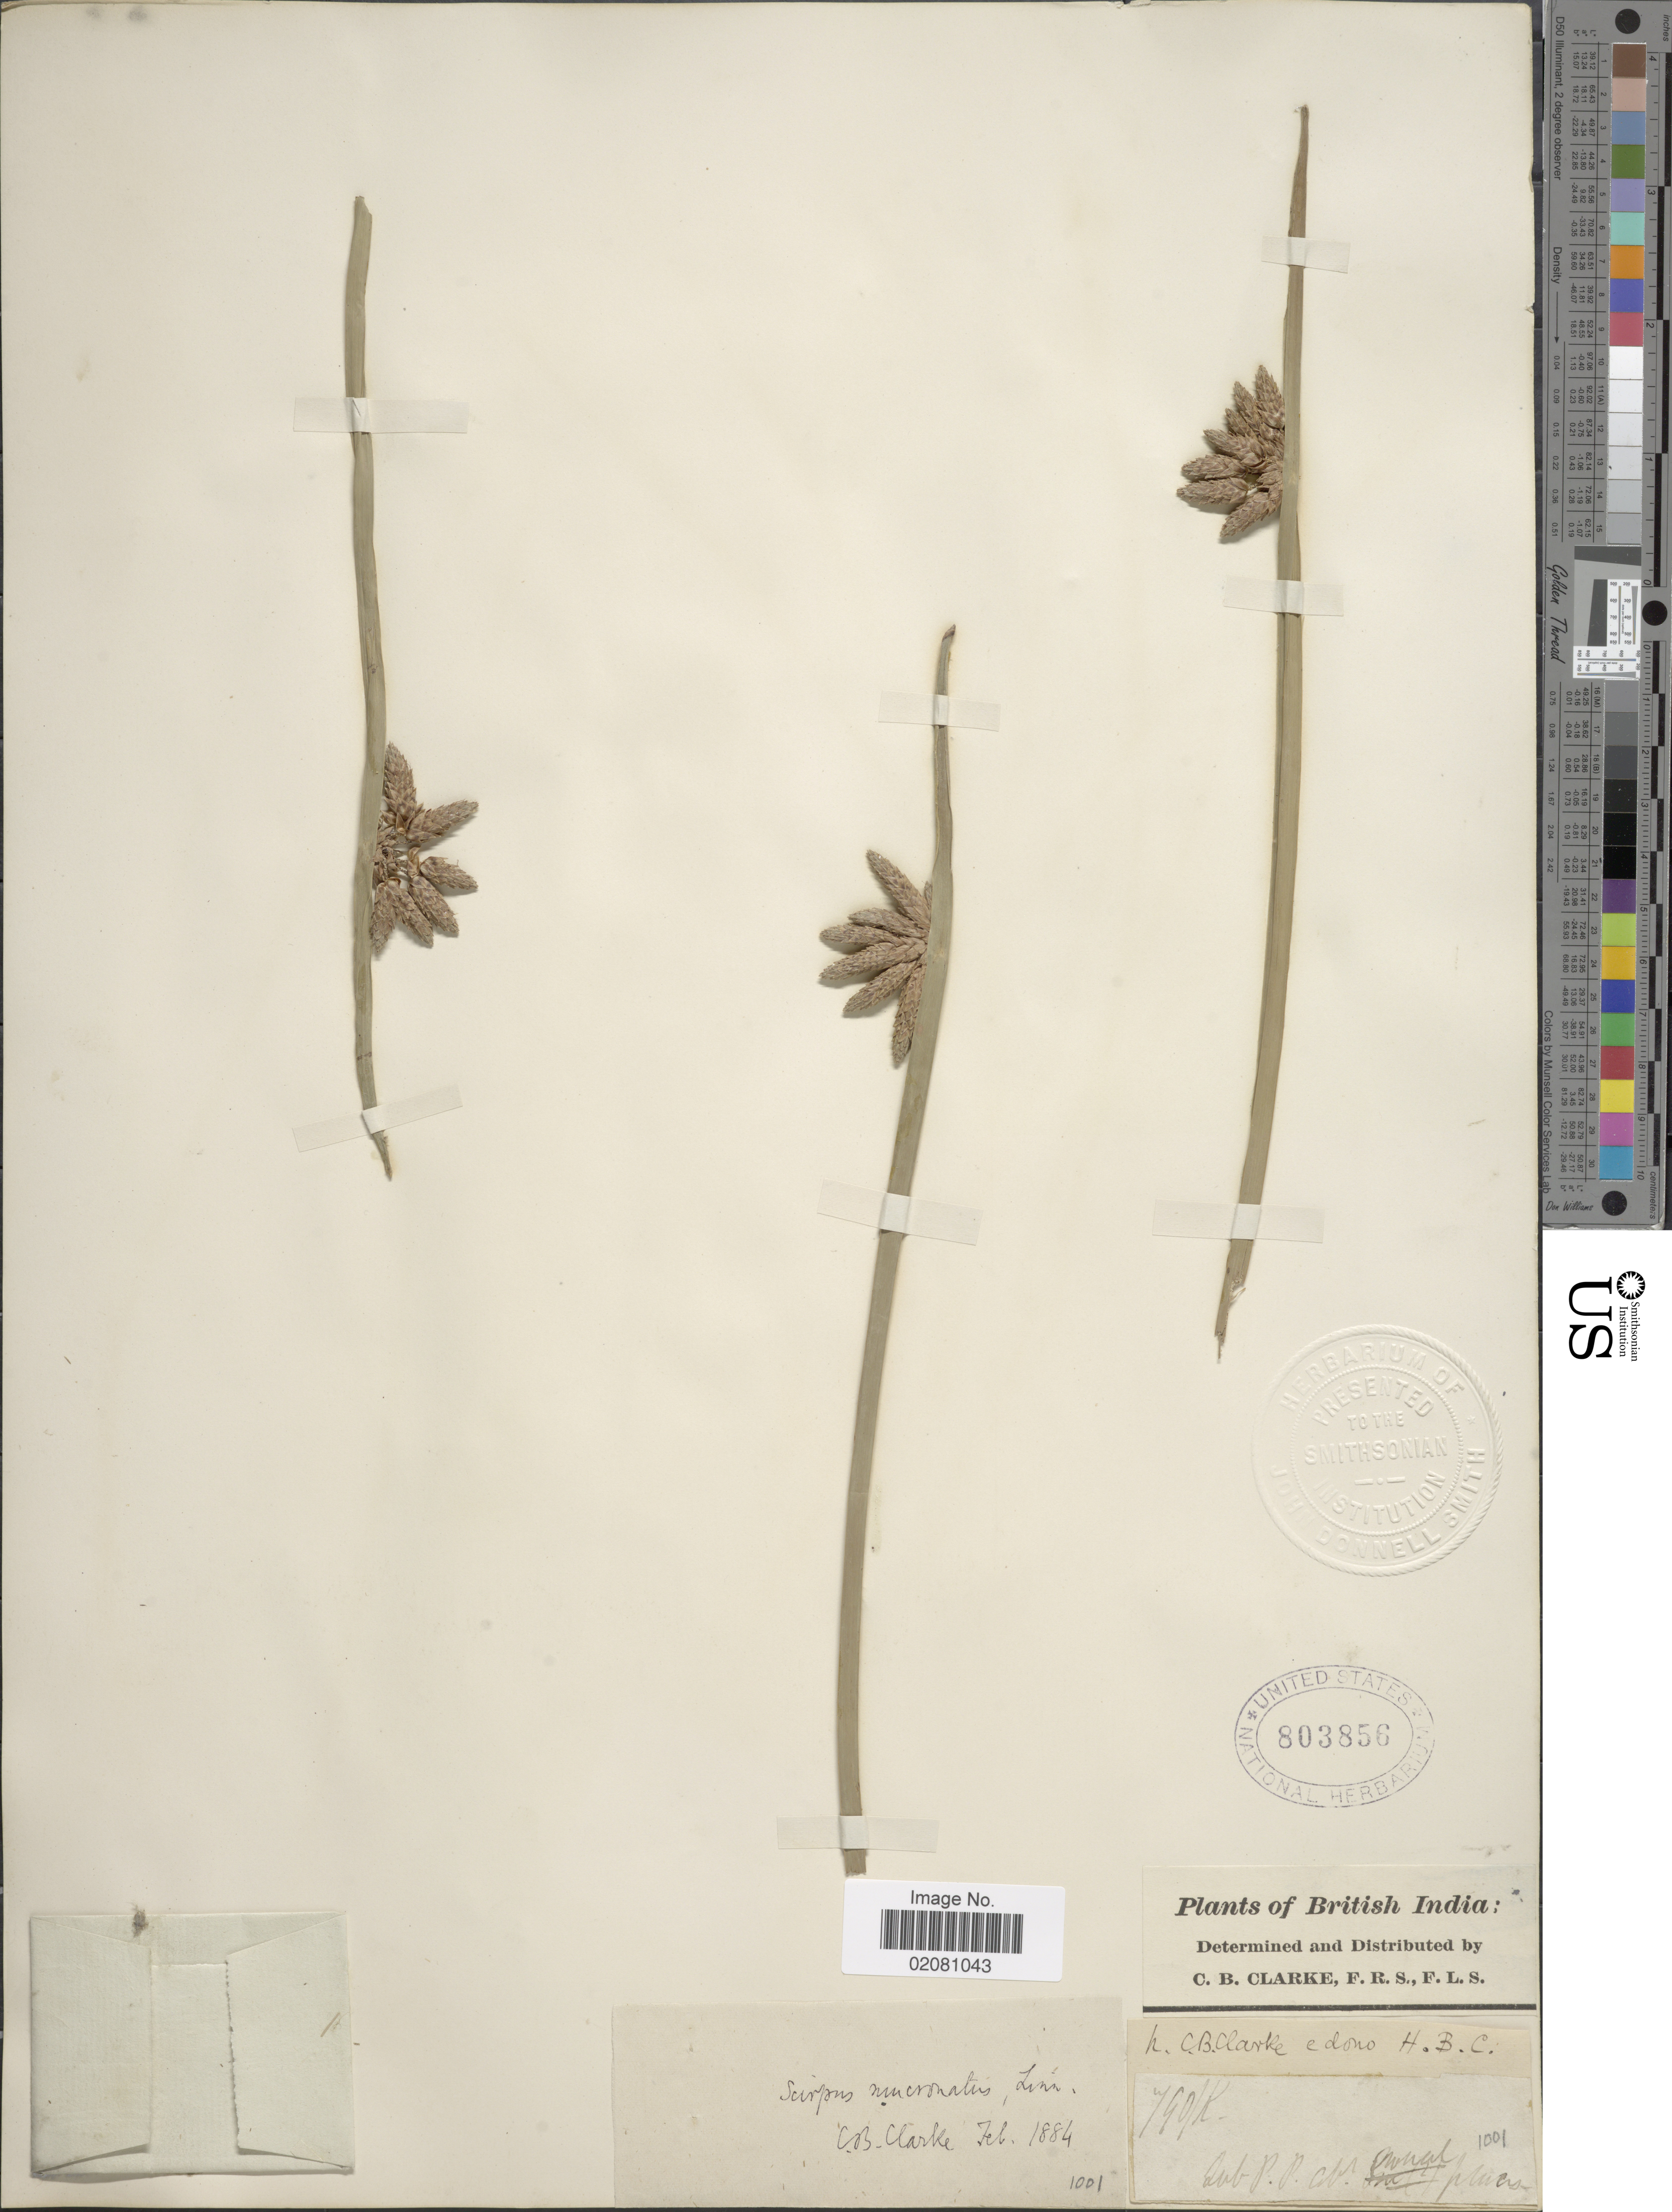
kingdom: Plantae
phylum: Tracheophyta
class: Liliopsida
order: Poales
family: Cyperaceae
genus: Schoenoplectus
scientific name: Schoenoplectus mucronatus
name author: (L.) Palla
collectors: C. B. Clarke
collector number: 1001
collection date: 1884-02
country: India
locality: British India, Sub P.P. [illegible text] [interpreted]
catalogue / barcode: US 803856